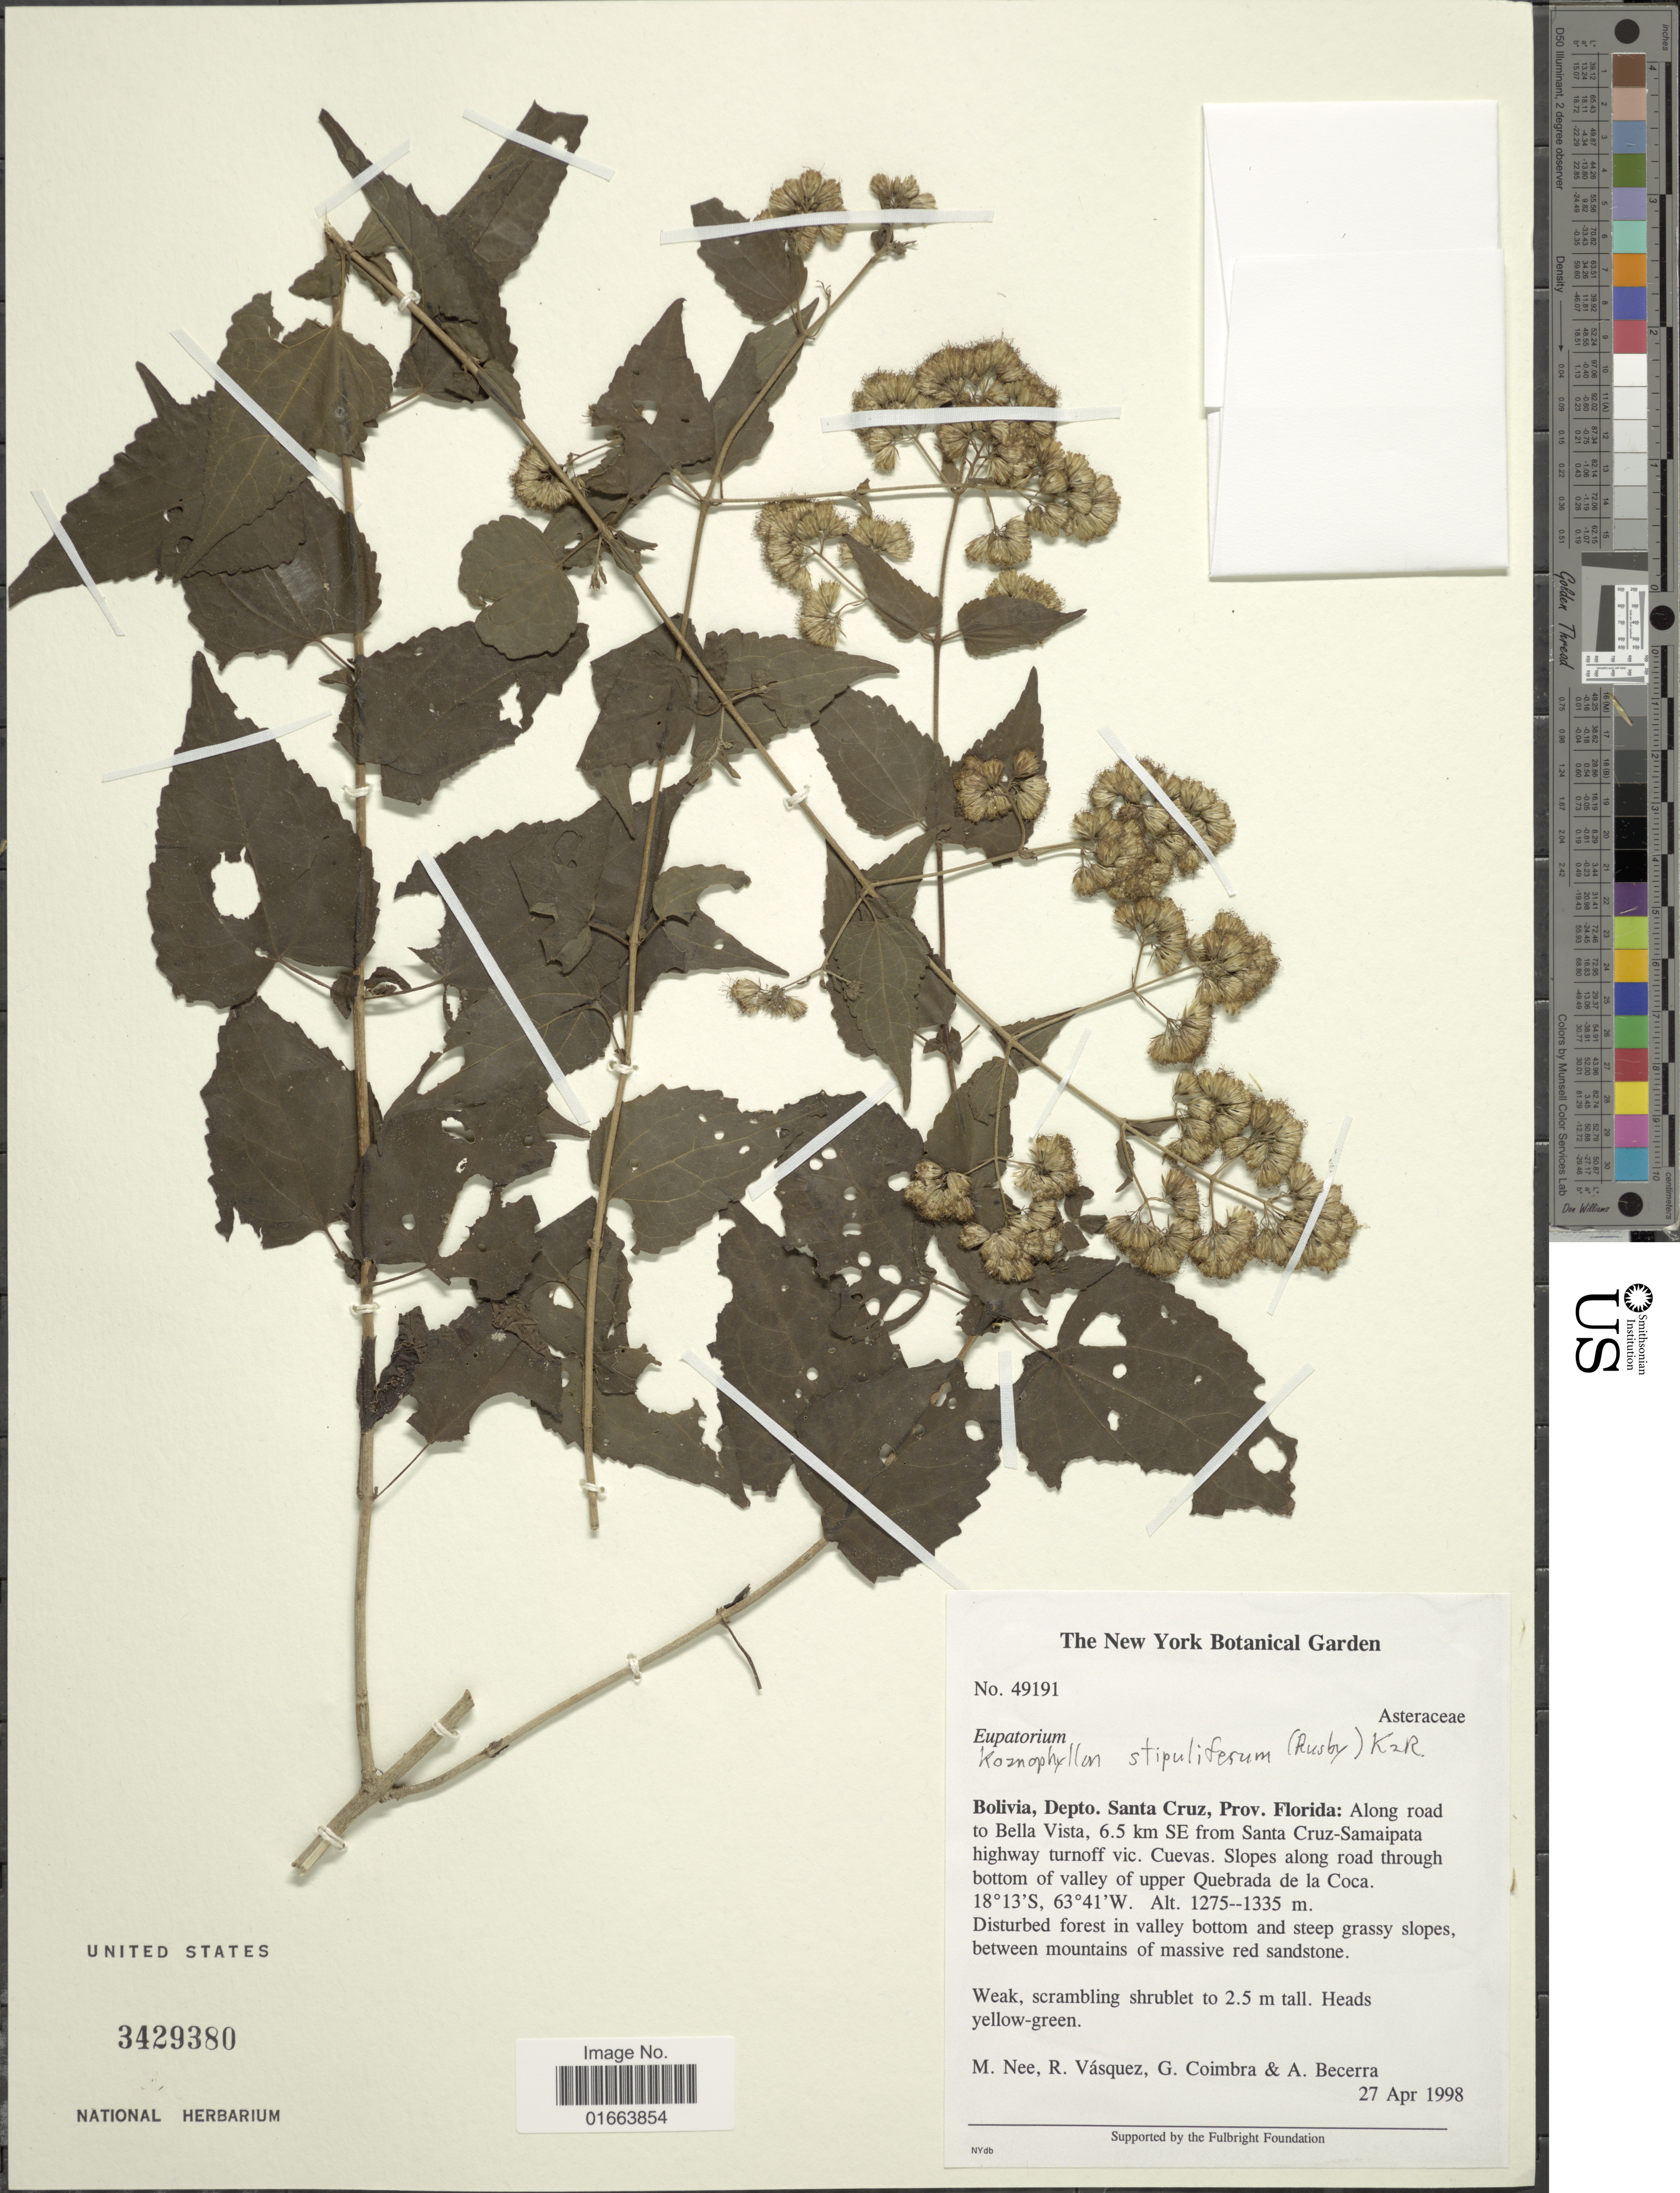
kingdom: Plantae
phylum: Tracheophyta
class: Magnoliopsida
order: Asterales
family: Asteraceae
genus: Koanophyllon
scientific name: Koanophyllon stipulifera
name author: (Rusby) R.M. King & H. Rob.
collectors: M. Nee, R. Vásquez, G. Coimbra & A. Becerra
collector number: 49191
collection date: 1998-04-27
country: Bolivia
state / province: Santa Cruz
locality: Prov. Florida: Along road to Bella Vista, 6.5 km SE from Santa Cruz-Samaipata highway turnoff vic. Cuevas. Slopes along road through bottom of valley of upper Quebrada de la Coca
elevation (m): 1275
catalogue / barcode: US 3429380